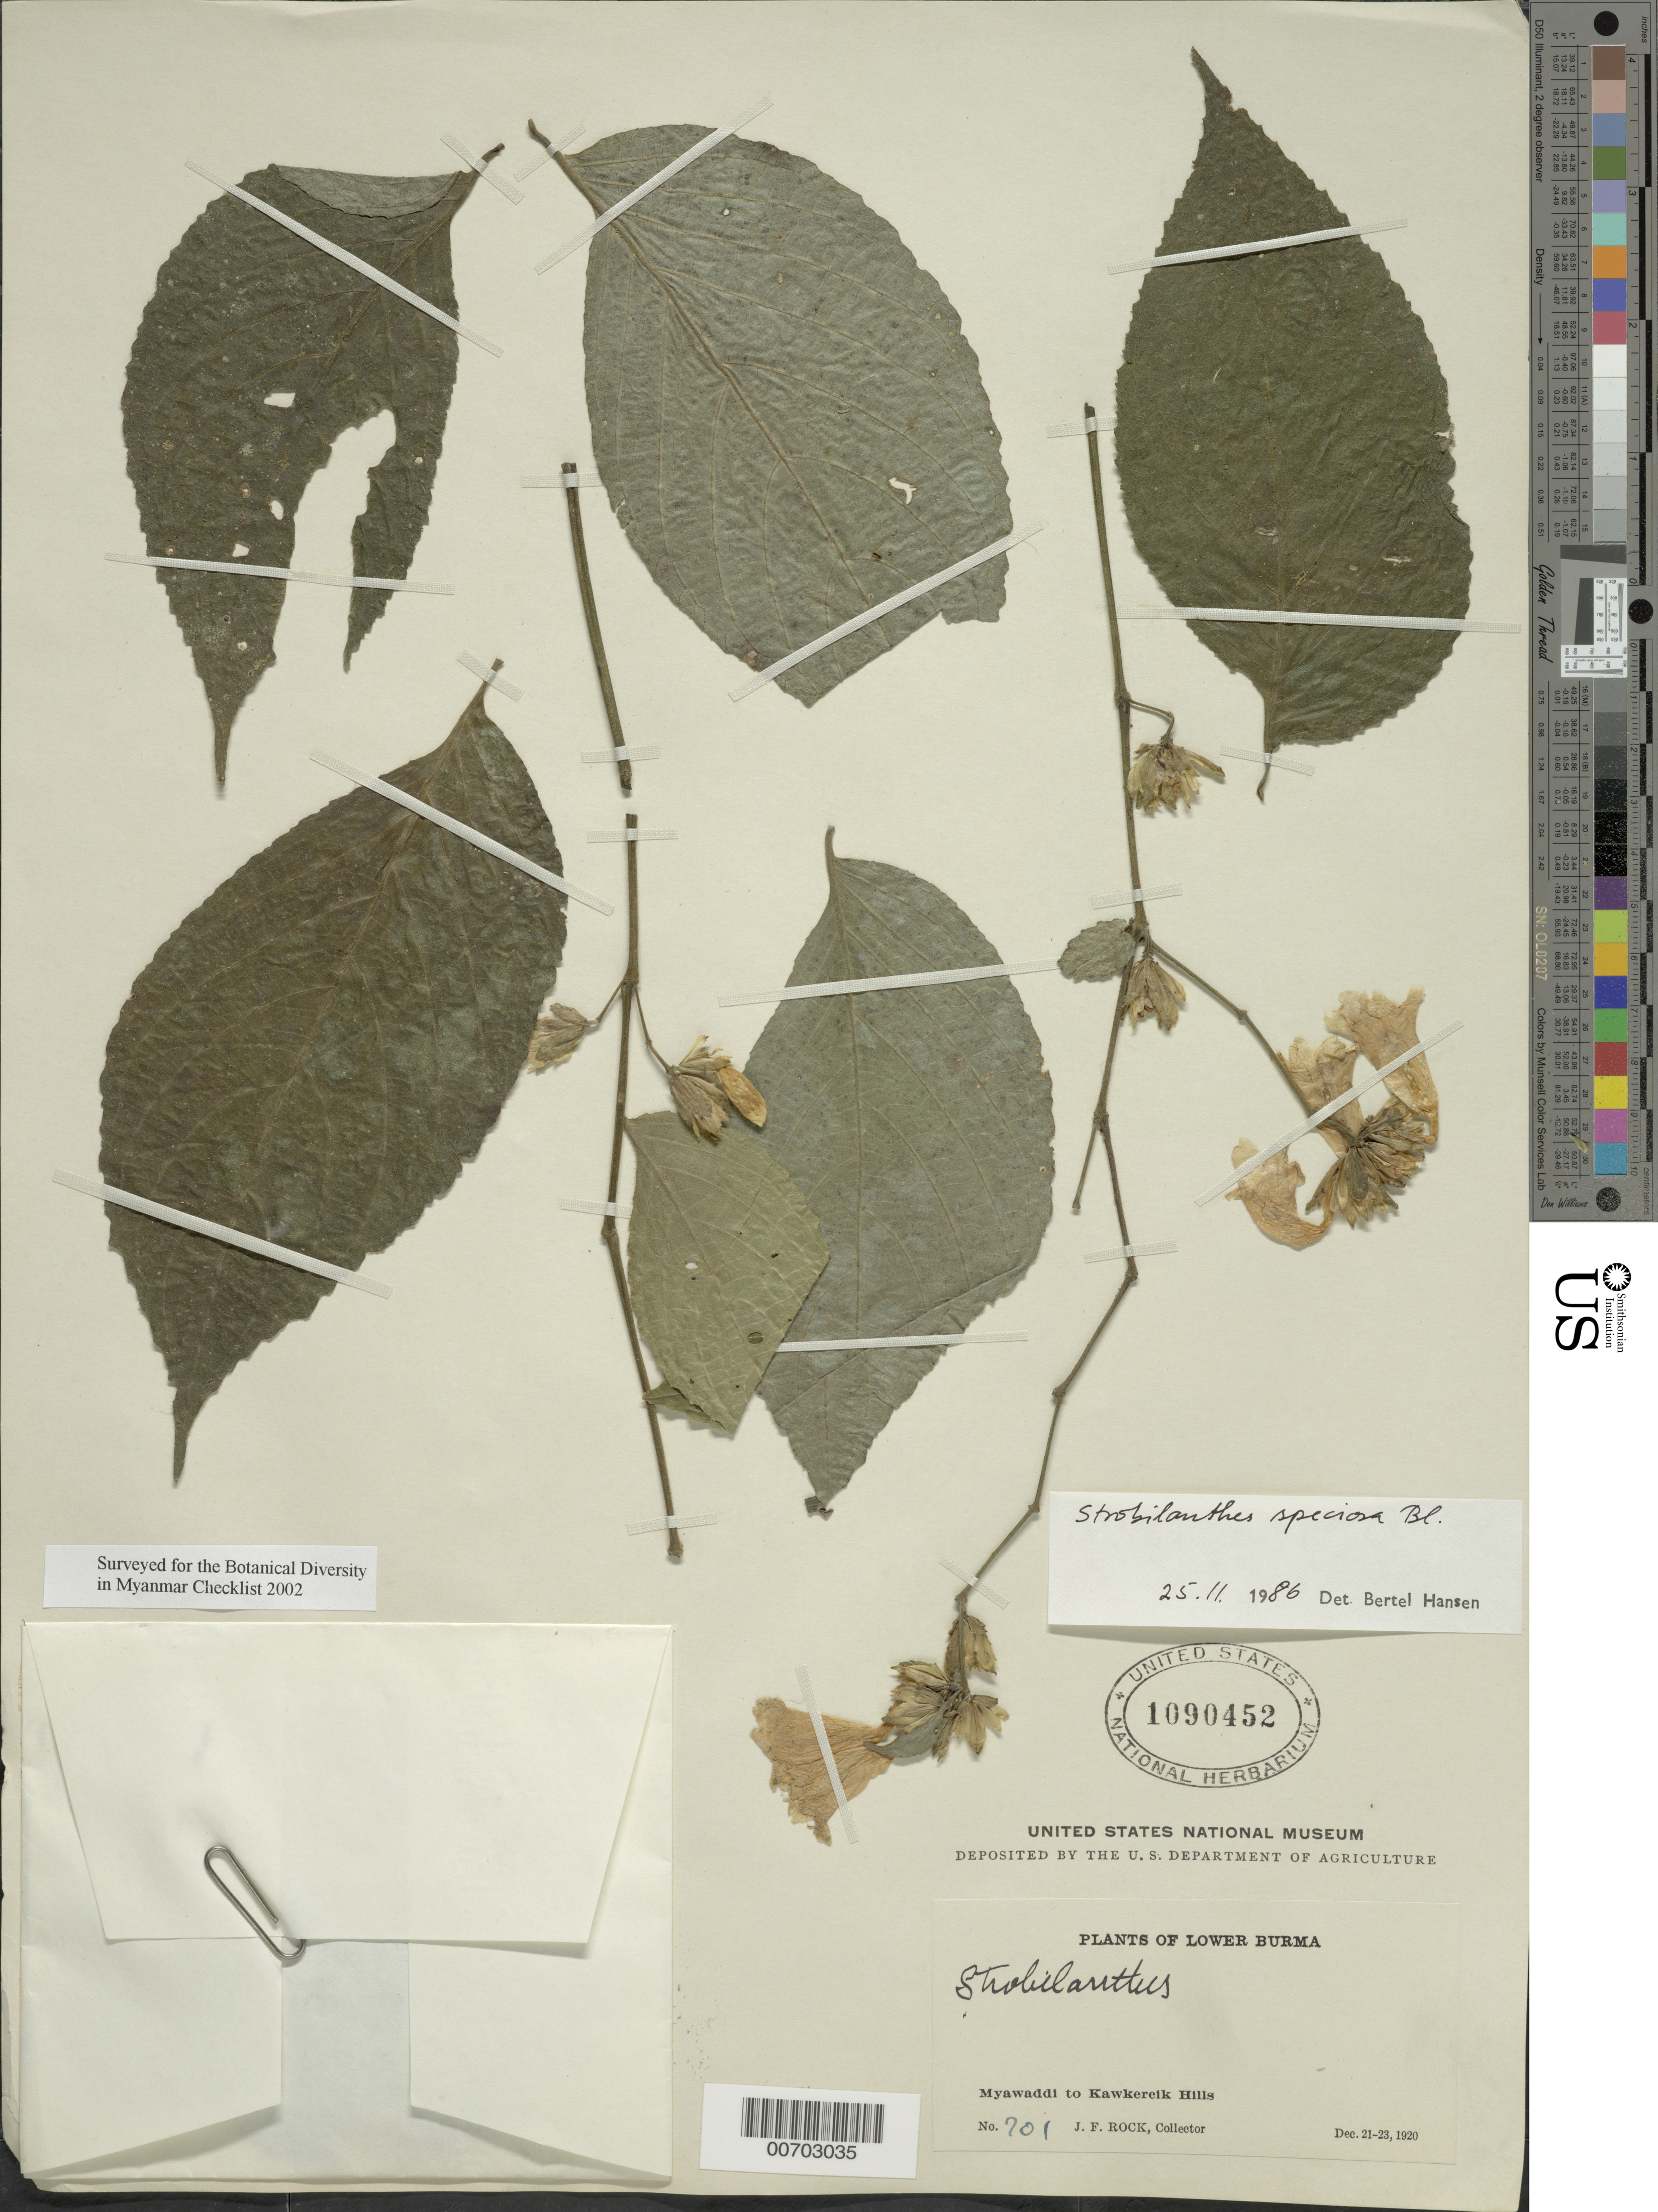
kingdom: Plantae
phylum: Tracheophyta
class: Magnoliopsida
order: Lamiales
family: Acanthaceae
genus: Strobilanthes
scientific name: Strobilanthes speciosa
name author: Blume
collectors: J. F. Rock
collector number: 701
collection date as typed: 21 Dec 1920 to 23 Dec 1920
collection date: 1920-12-21/1920-12-23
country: Myanmar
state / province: Kawthule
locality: Myawaddi to Kawkereik Hills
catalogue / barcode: US 1090452